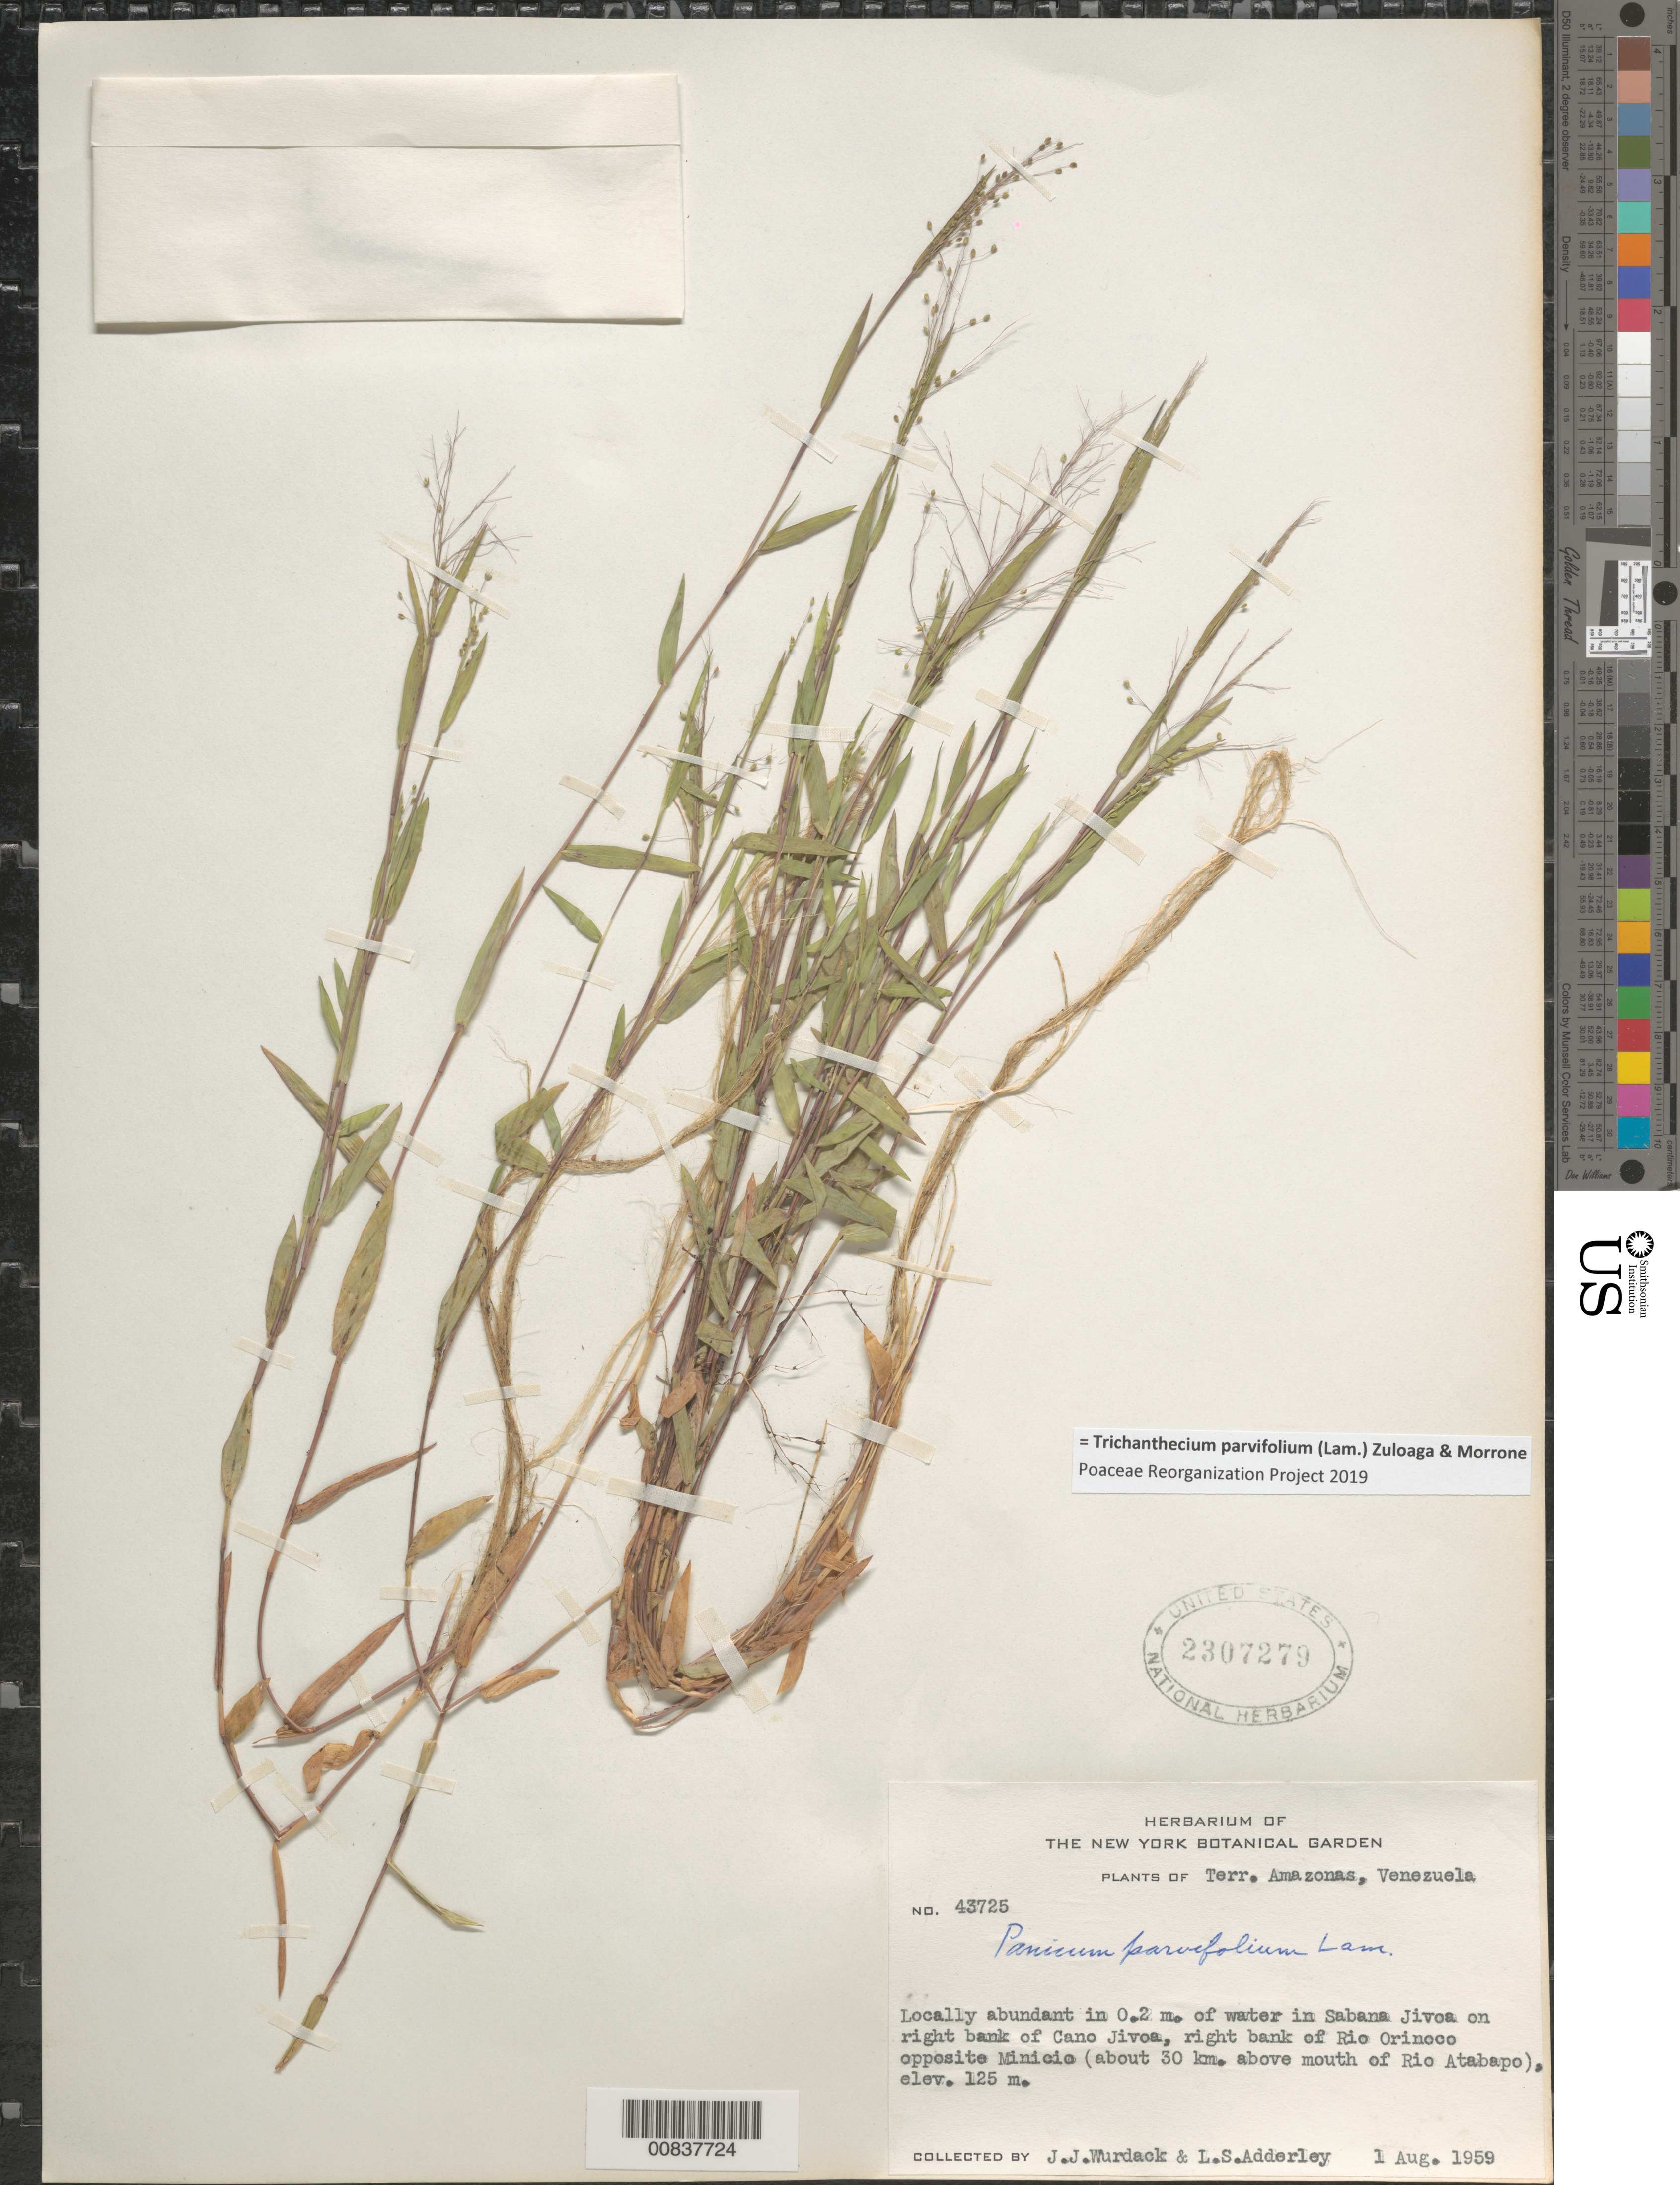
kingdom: Plantae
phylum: Tracheophyta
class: Liliopsida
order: Poales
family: Poaceae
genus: Trichanthecium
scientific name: Trichanthecium parvifolium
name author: (Lam.) Zuloaga & Morrone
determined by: Poaceae Reorganization Project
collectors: J. J. Wurdack & L. S. Adderley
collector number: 43725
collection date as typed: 1-Aug-59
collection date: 1959-08-01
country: Venezuela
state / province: Amazonas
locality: Sabana Jivoa, right bank of Caño Jivoa, right bank of Río Orinoco, opposite Minicio (about 30 km above mouth of Río Atabapo)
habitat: In 0.2 m of water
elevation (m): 125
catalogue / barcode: US 2307279